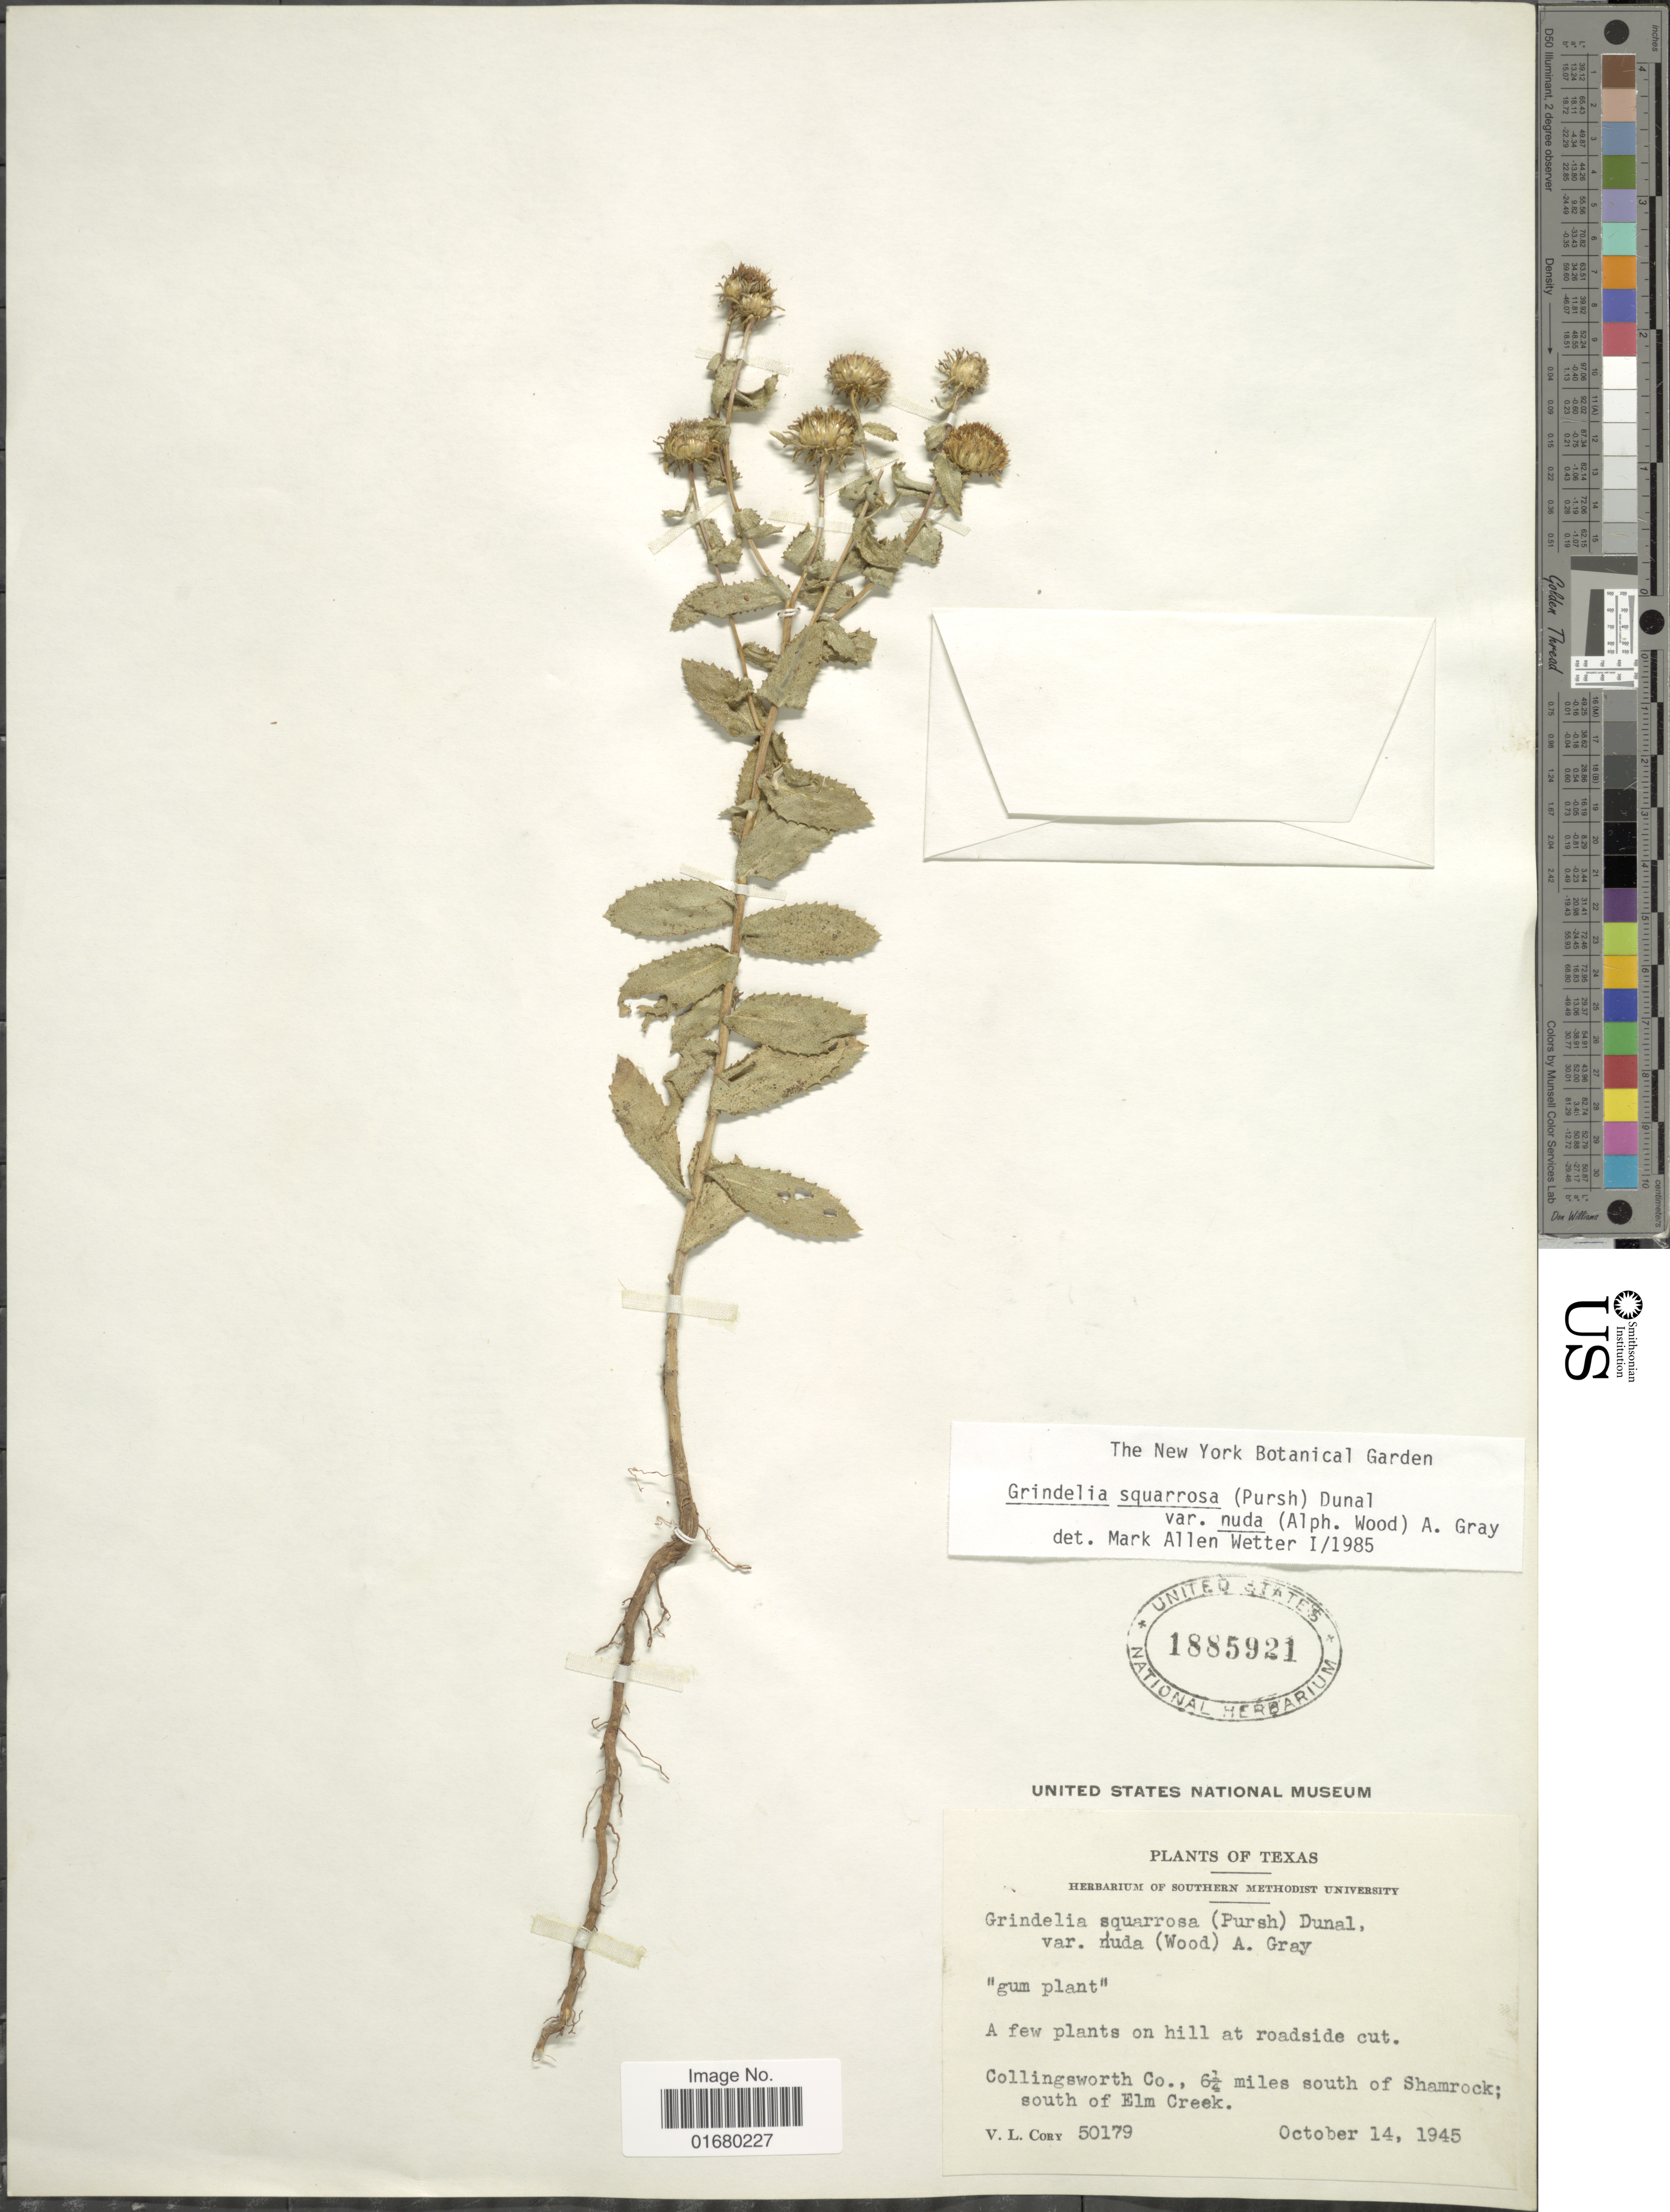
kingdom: Plantae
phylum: Tracheophyta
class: Magnoliopsida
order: Asterales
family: Asteraceae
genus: Grindelia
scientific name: Grindelia squarrosa var. nuda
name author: (Alph. Wood) A. Gray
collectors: V. Cory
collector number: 50179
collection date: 1945-10-14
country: United States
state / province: Texas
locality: Collingsworth Co., 6 1/4 miles south of Shamrock; south of Elm Creek.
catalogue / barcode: US 1885921